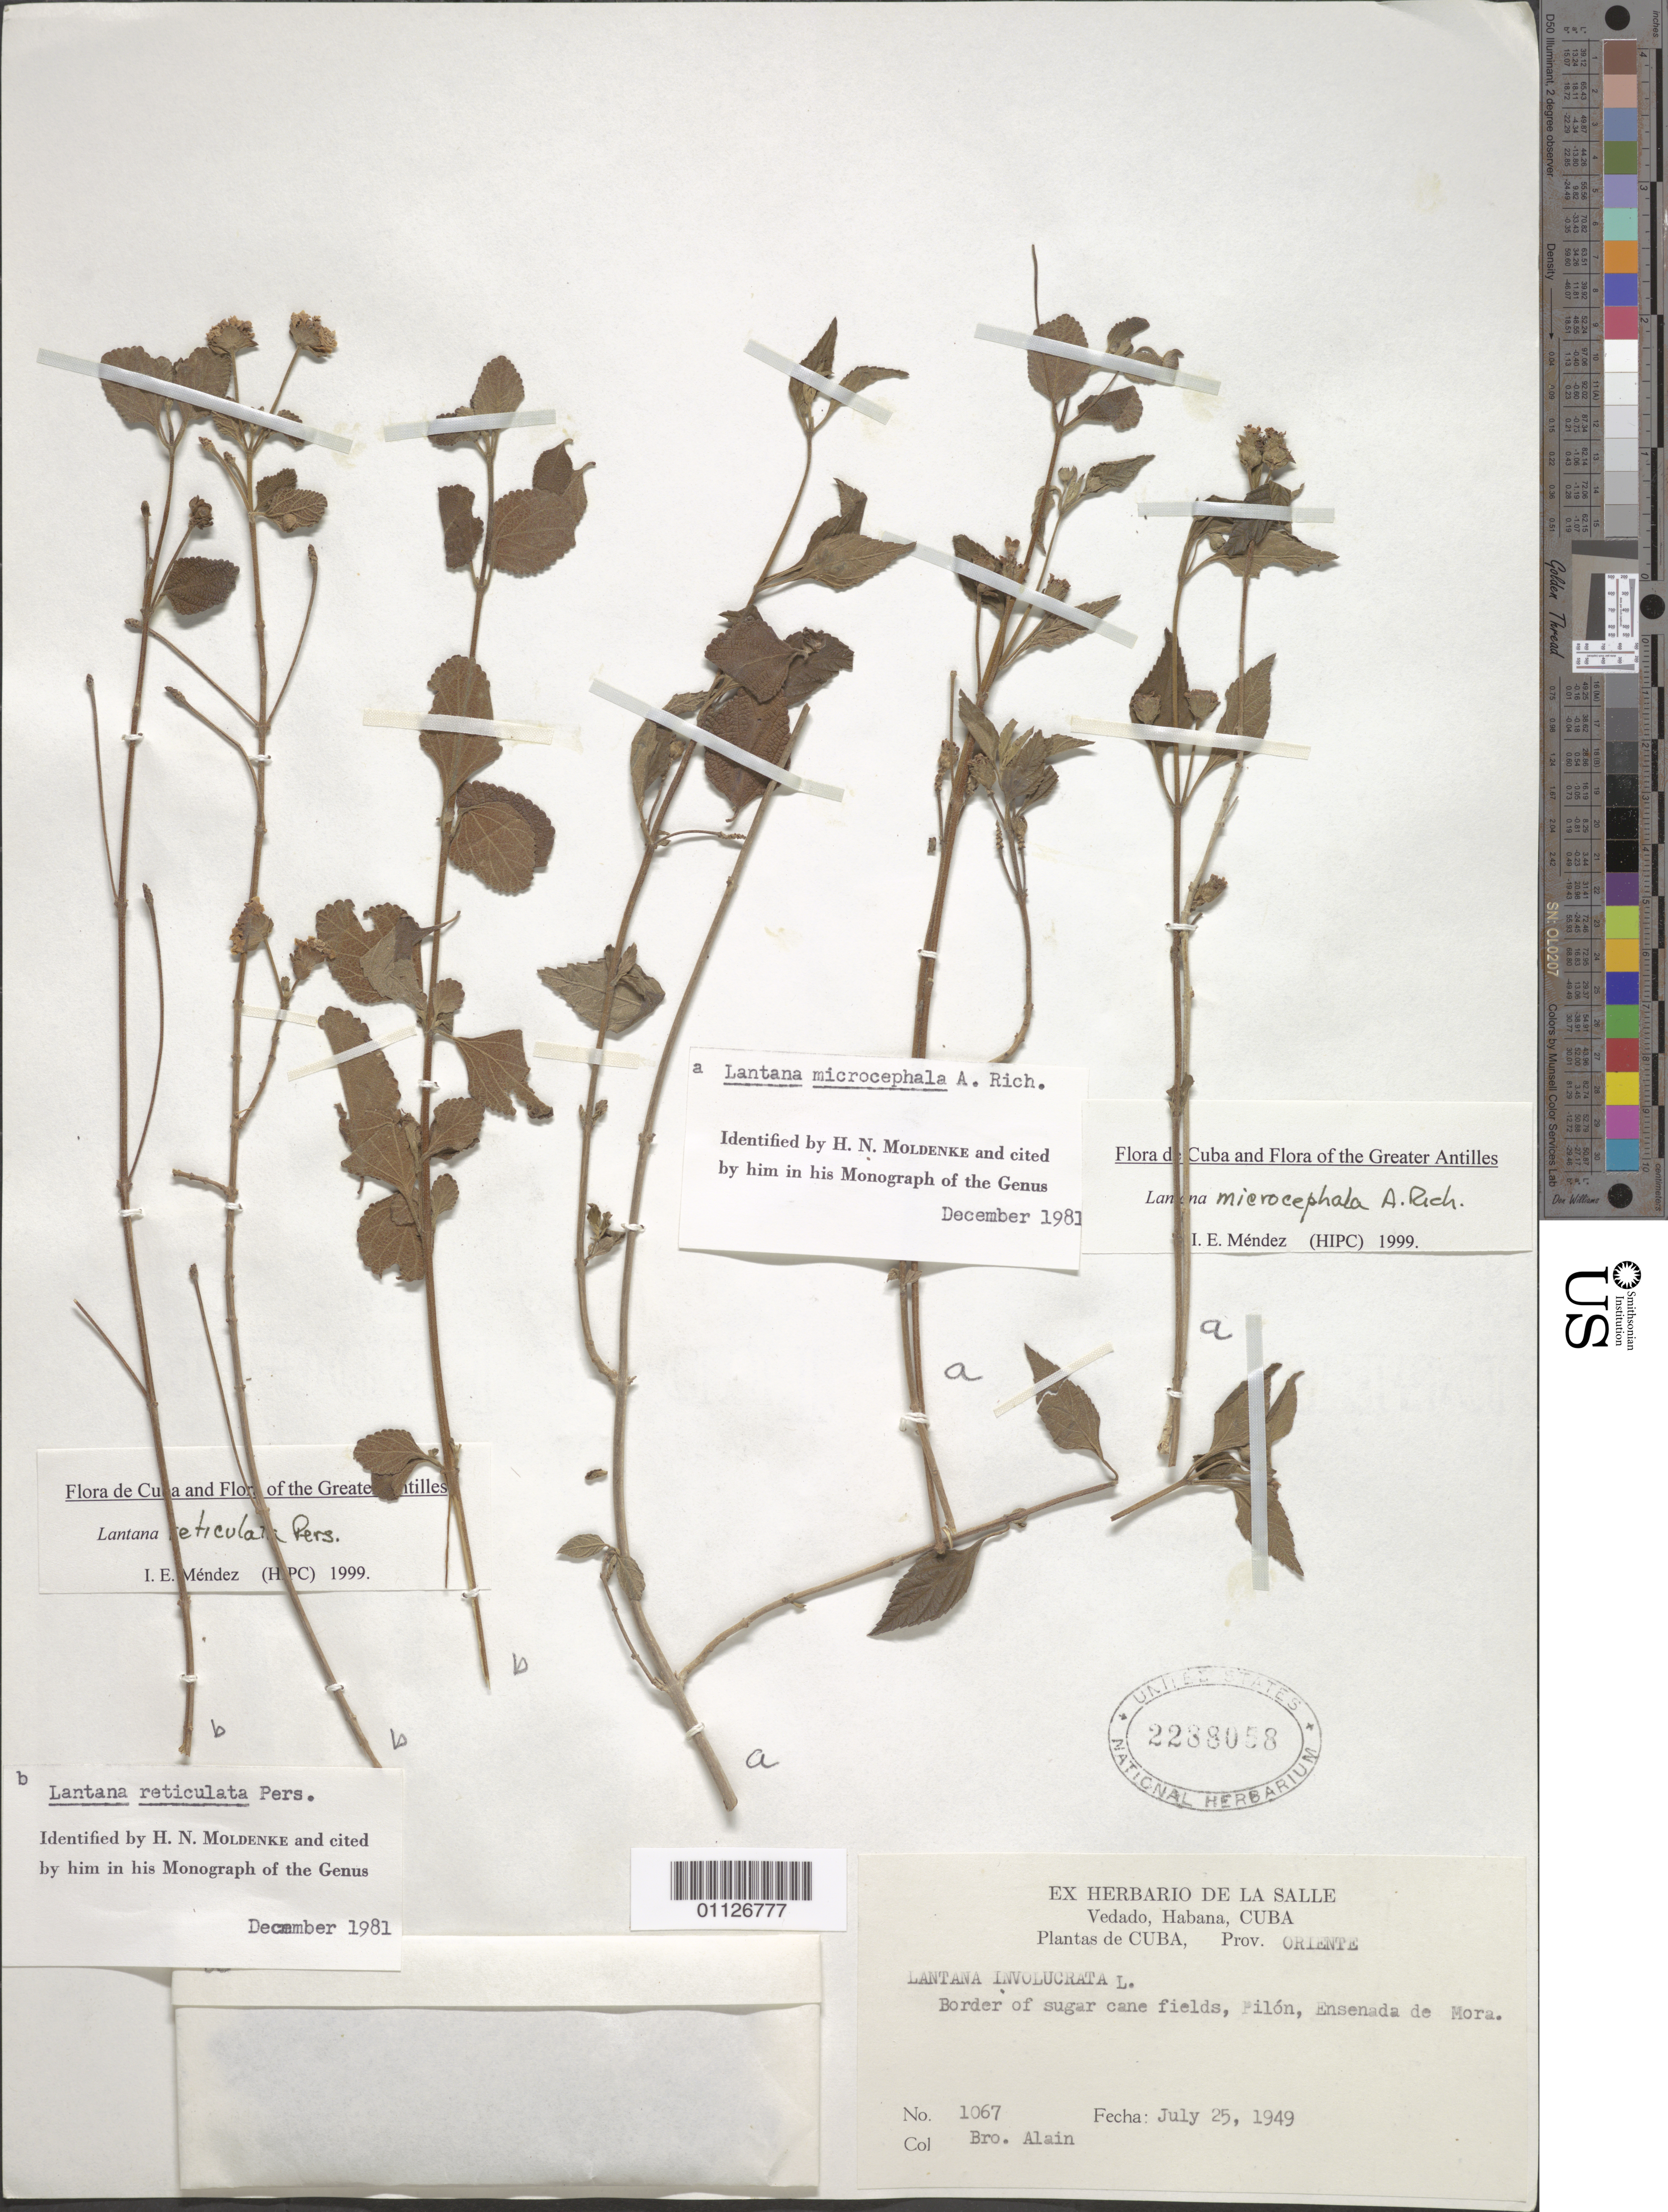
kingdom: Plantae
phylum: Tracheophyta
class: Magnoliopsida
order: Lamiales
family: Verbenaceae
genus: Lantana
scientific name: Lantana microcephala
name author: A. Rich.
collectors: A. H. Liogier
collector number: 1067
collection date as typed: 25 Jul 1949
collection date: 1949-07-25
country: Cuba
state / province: Granma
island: Cuba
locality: border of sugar cane fields, Pilón, Ensenada de Mora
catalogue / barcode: US 2238058